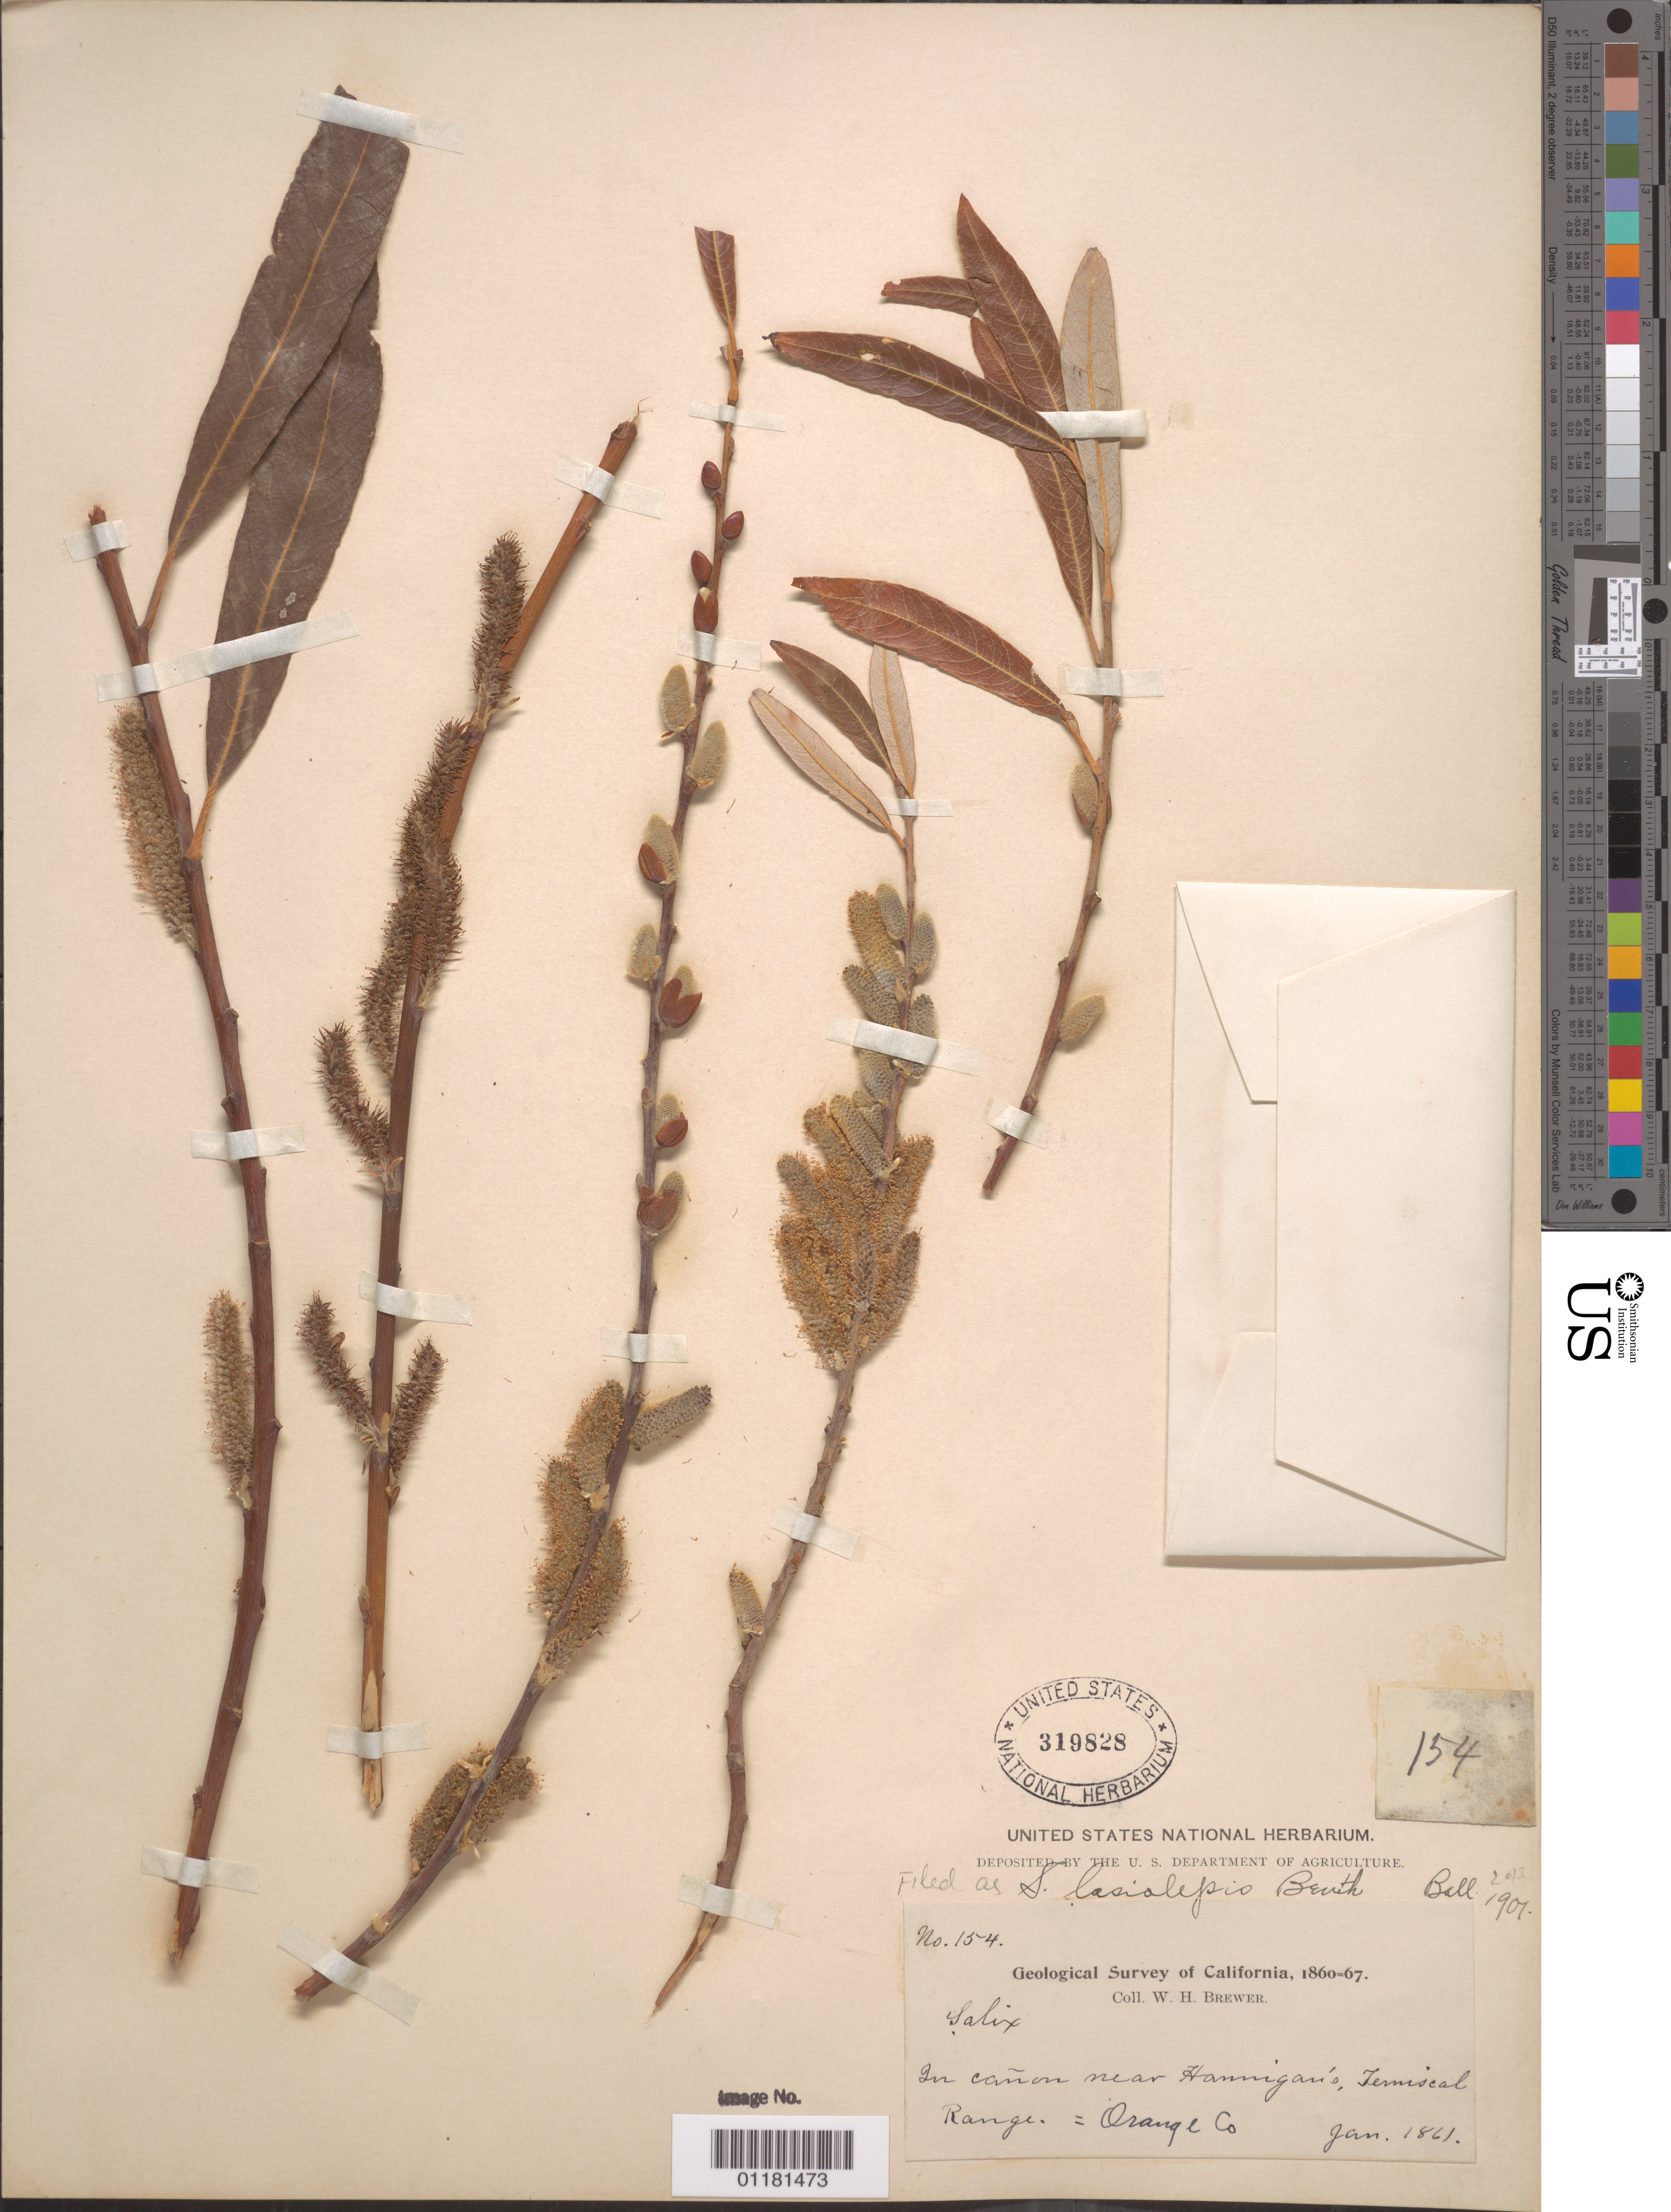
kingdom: Plantae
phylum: Tracheophyta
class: Magnoliopsida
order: Malpighiales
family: Salicaceae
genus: Salix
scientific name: Salix lasiolepis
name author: Benth.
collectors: W. H. Brewer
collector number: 154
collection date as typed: Jan 1861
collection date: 1861-01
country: United States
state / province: California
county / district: Orange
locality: Temescal Range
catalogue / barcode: US 319828